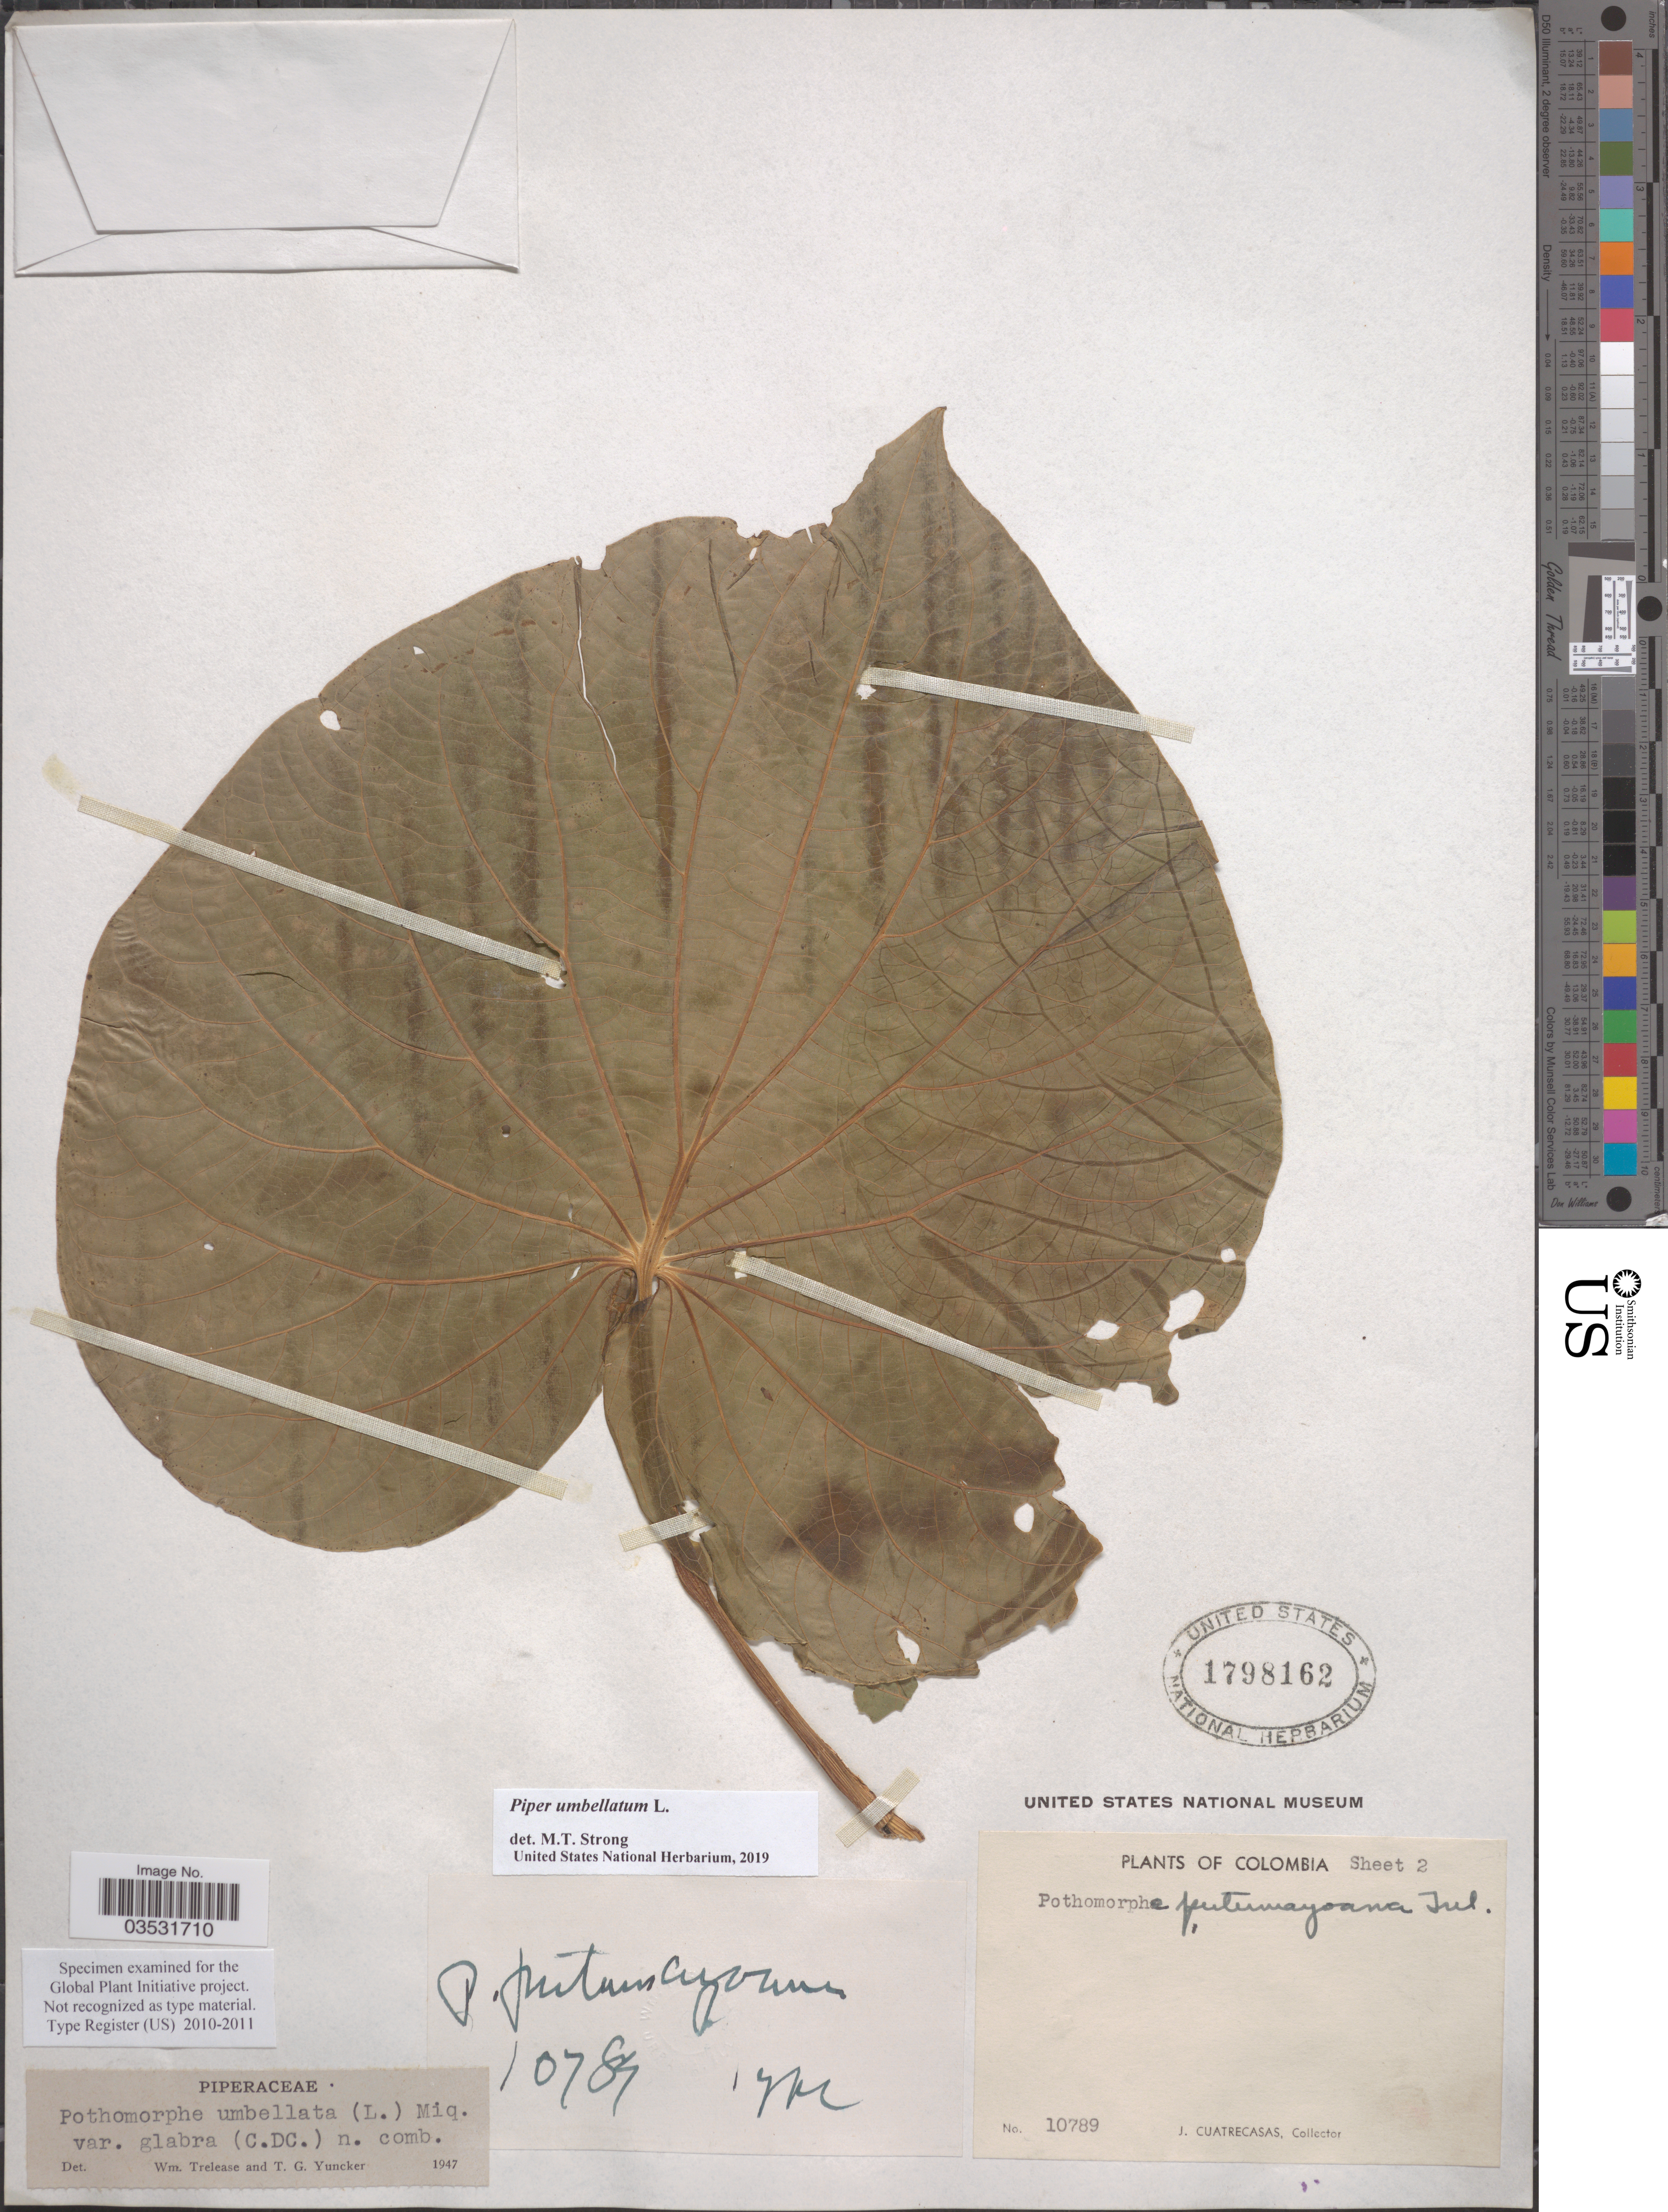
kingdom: Plantae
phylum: Tracheophyta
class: Magnoliopsida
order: Piperales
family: Piperaceae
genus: Piper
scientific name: Piper umbellatum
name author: L.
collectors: J. Cuatrecasas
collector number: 10789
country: Colombia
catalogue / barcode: US 1798162